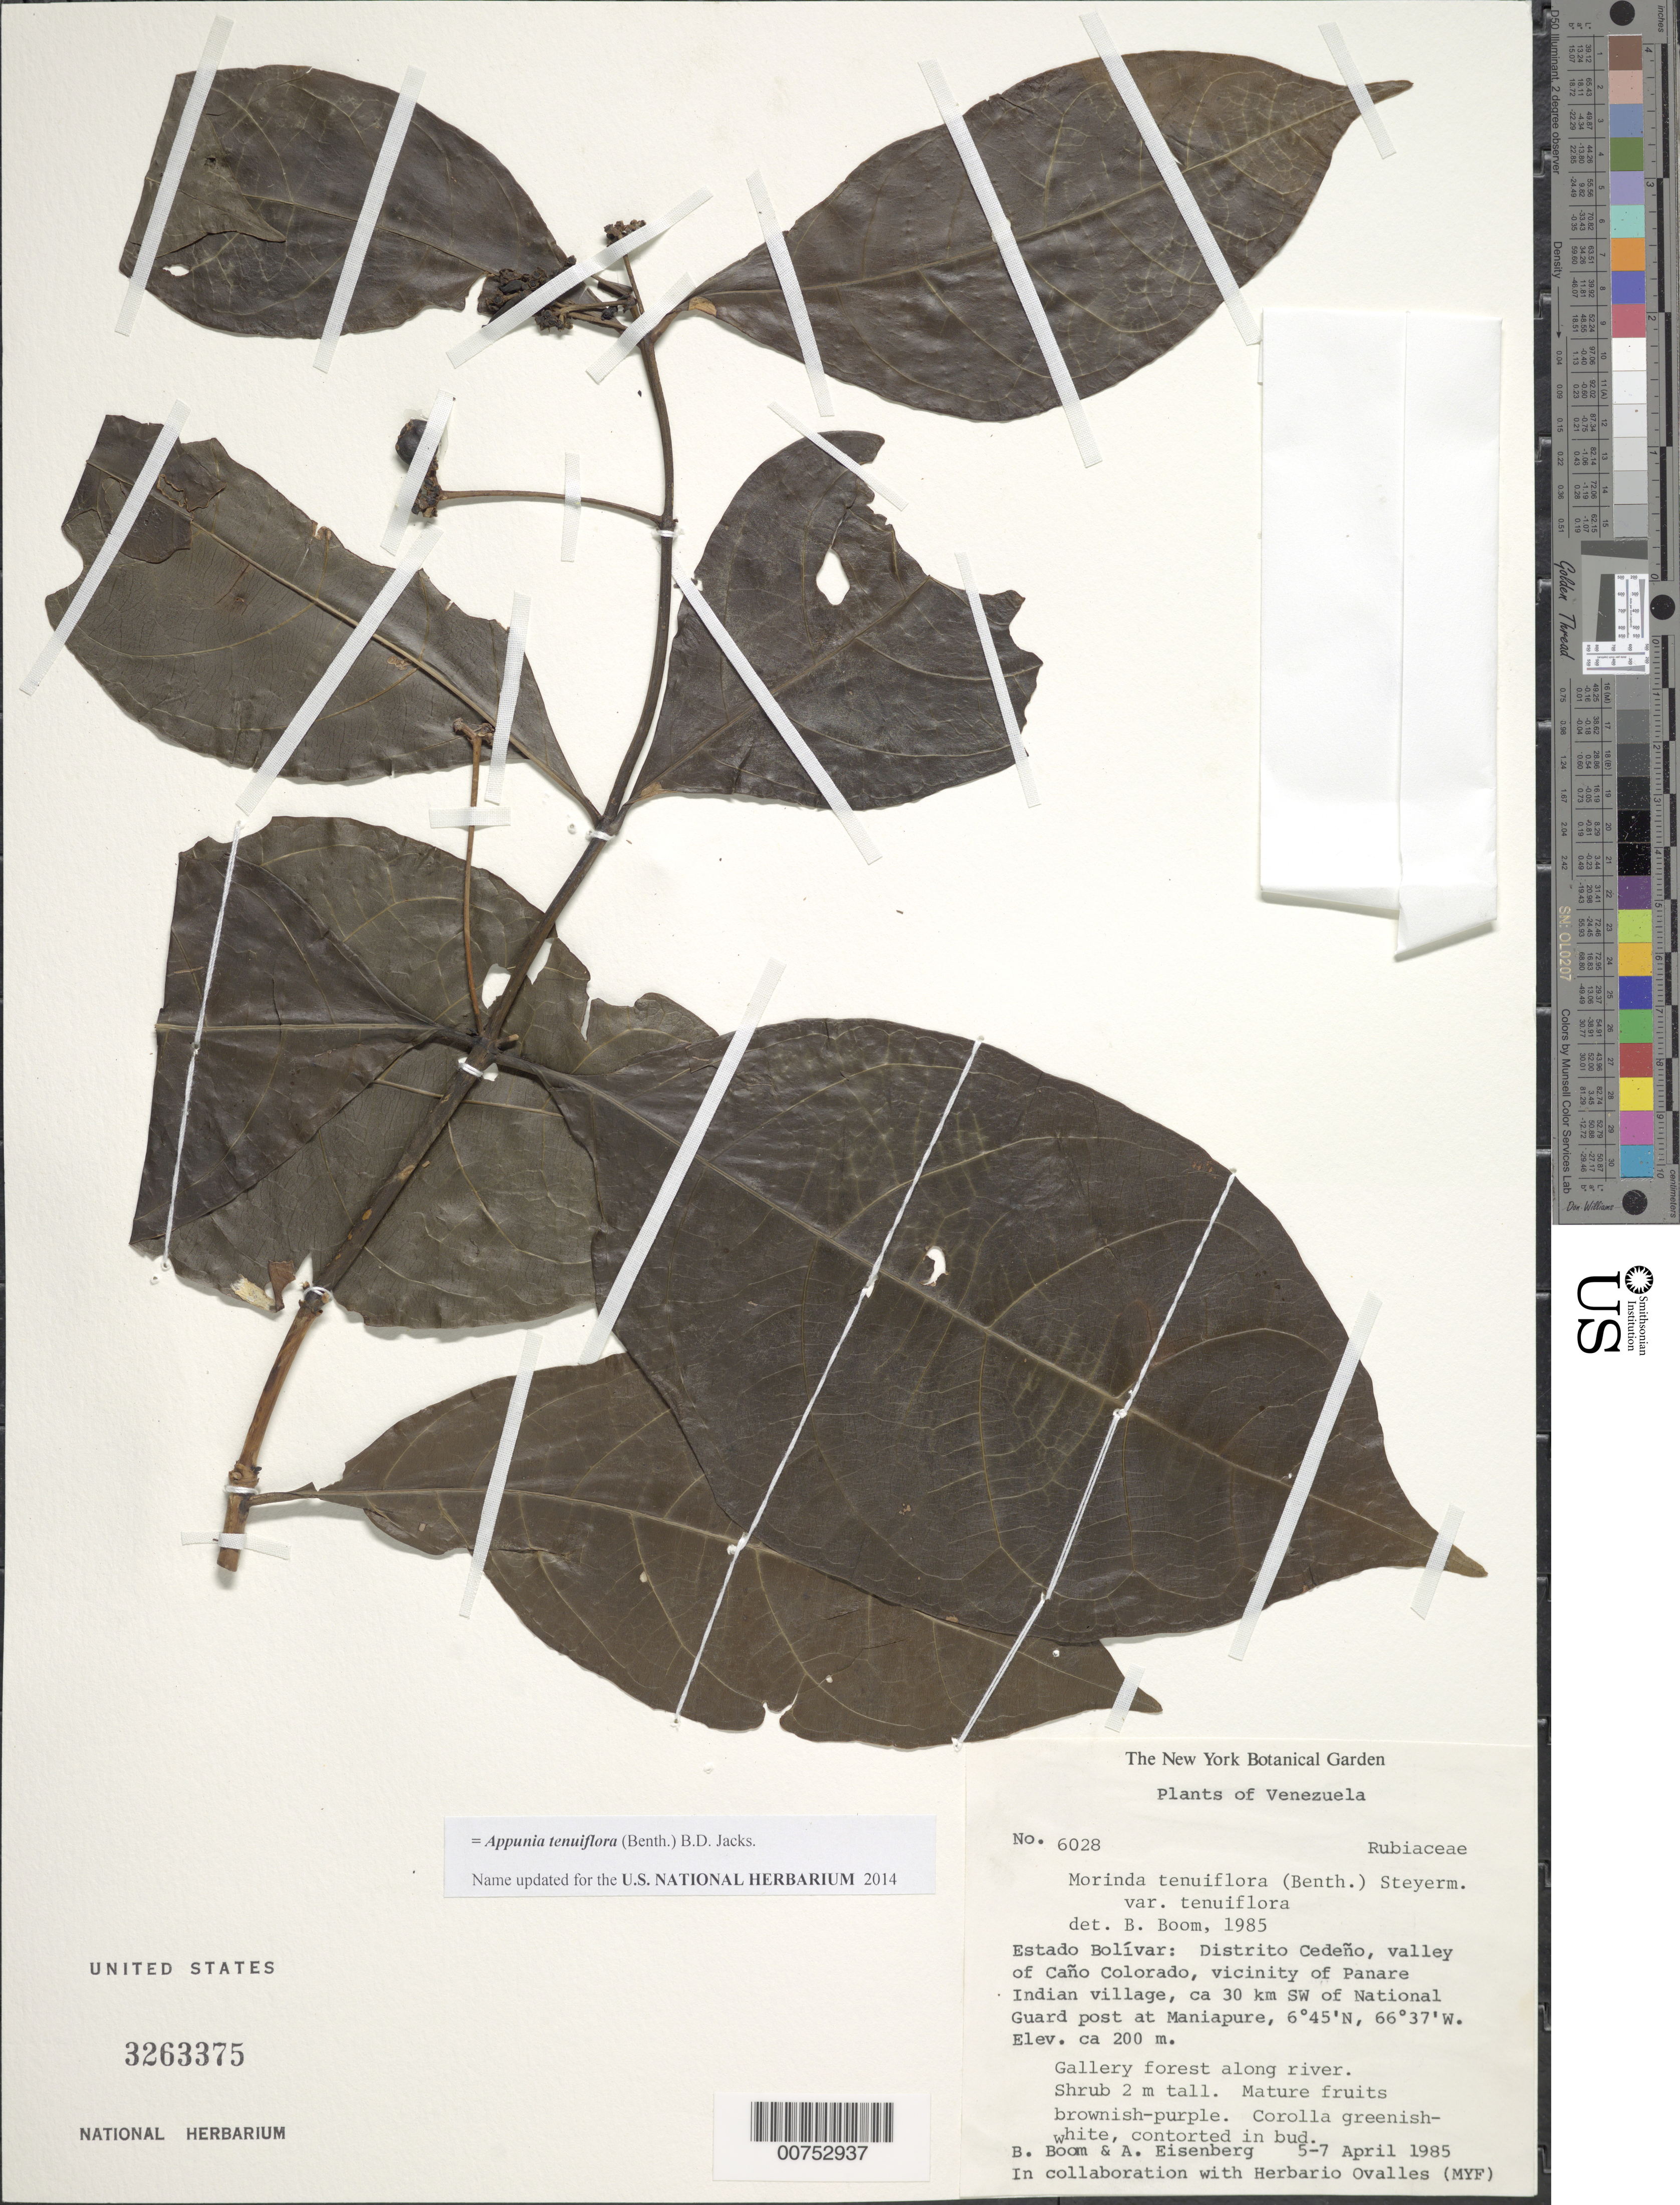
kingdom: Plantae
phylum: Tracheophyta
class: Magnoliopsida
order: Gentianales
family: Rubiaceae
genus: Appunia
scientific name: Appunia tenuiflora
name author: (Benth.) Hook. f. ex B.D. Jacks.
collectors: B. M. Boom & A. Eisenberg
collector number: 6028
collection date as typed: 5-Apr-85 to 7-Apr-85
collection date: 1985-04-05/1985-04-07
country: Venezuela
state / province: Bolívar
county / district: Cedeño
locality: Caño Colorado valley, Panare Indian village vic., ca 30 km SW of National Guard post at Maniapure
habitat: Gallery forest along river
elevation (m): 200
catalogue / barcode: US 3263375